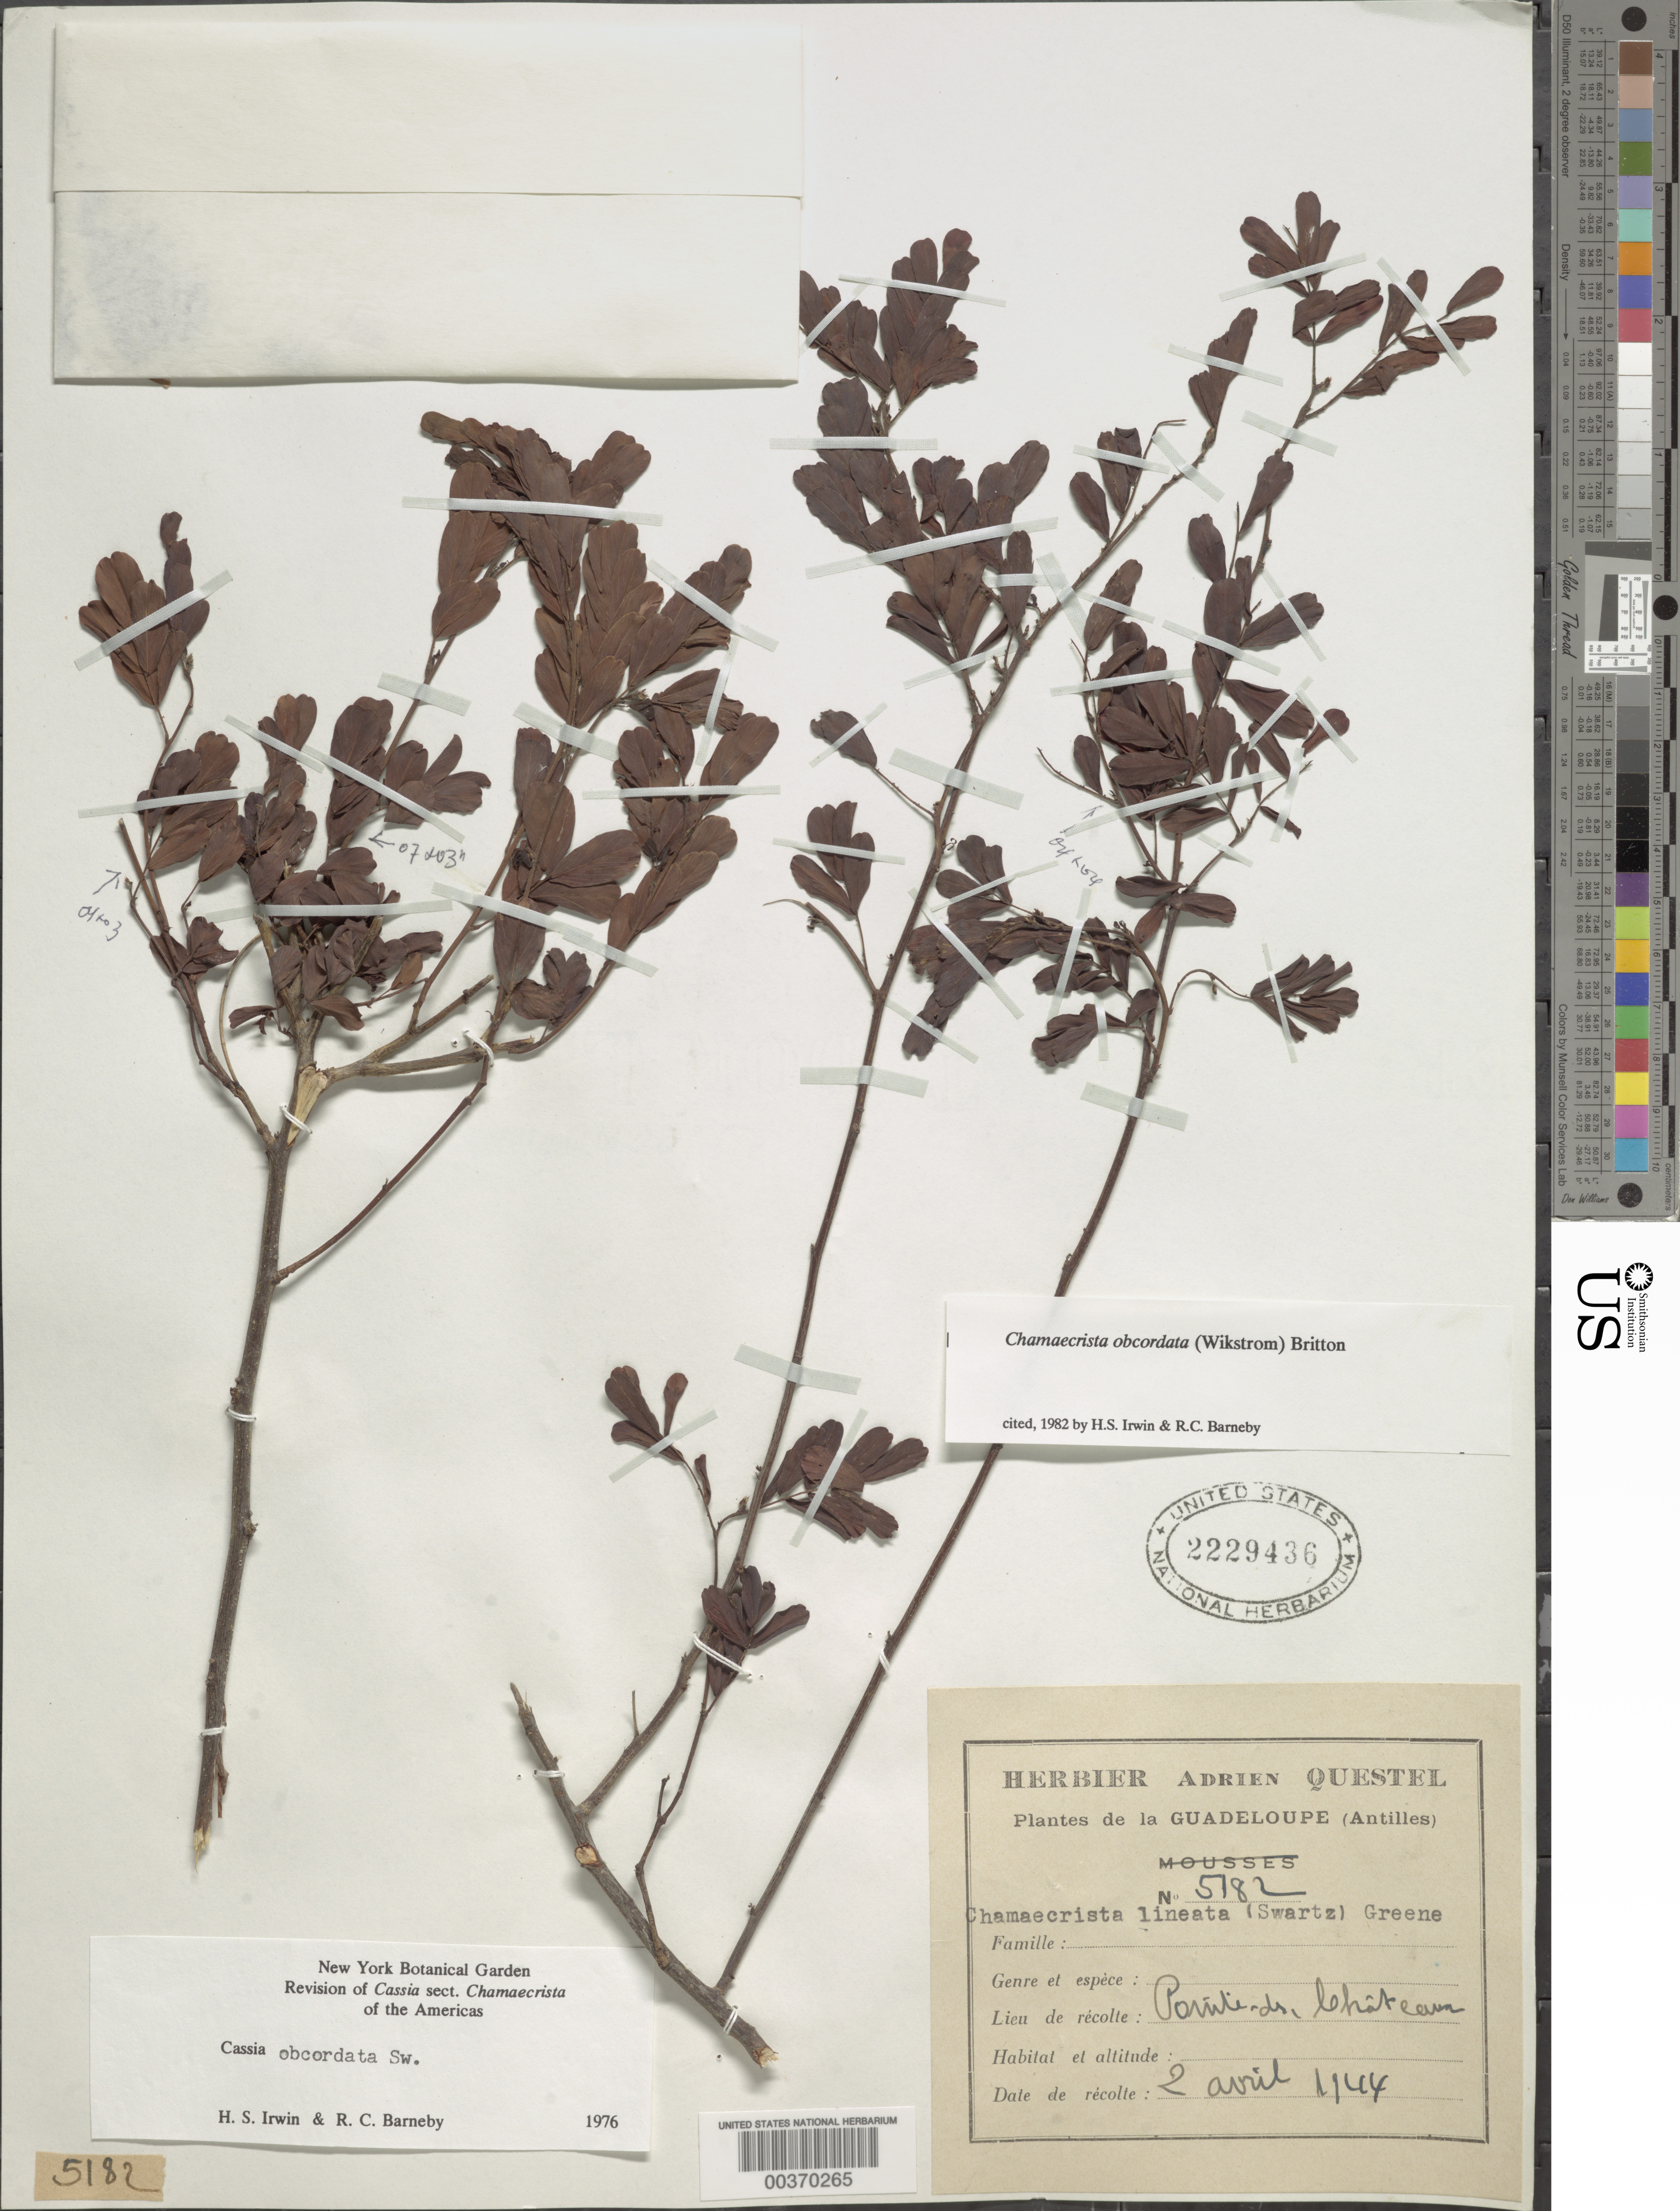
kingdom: Plantae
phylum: Tracheophyta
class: Magnoliopsida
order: Fabales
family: Fabaceae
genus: Chamaecrista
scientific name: Chamaecrista obcordata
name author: Britton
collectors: A. Questel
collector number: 5182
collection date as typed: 02 Apr 1944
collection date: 1944-04-02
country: Guadeloupe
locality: Pointe des chateaux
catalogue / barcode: US 2229436